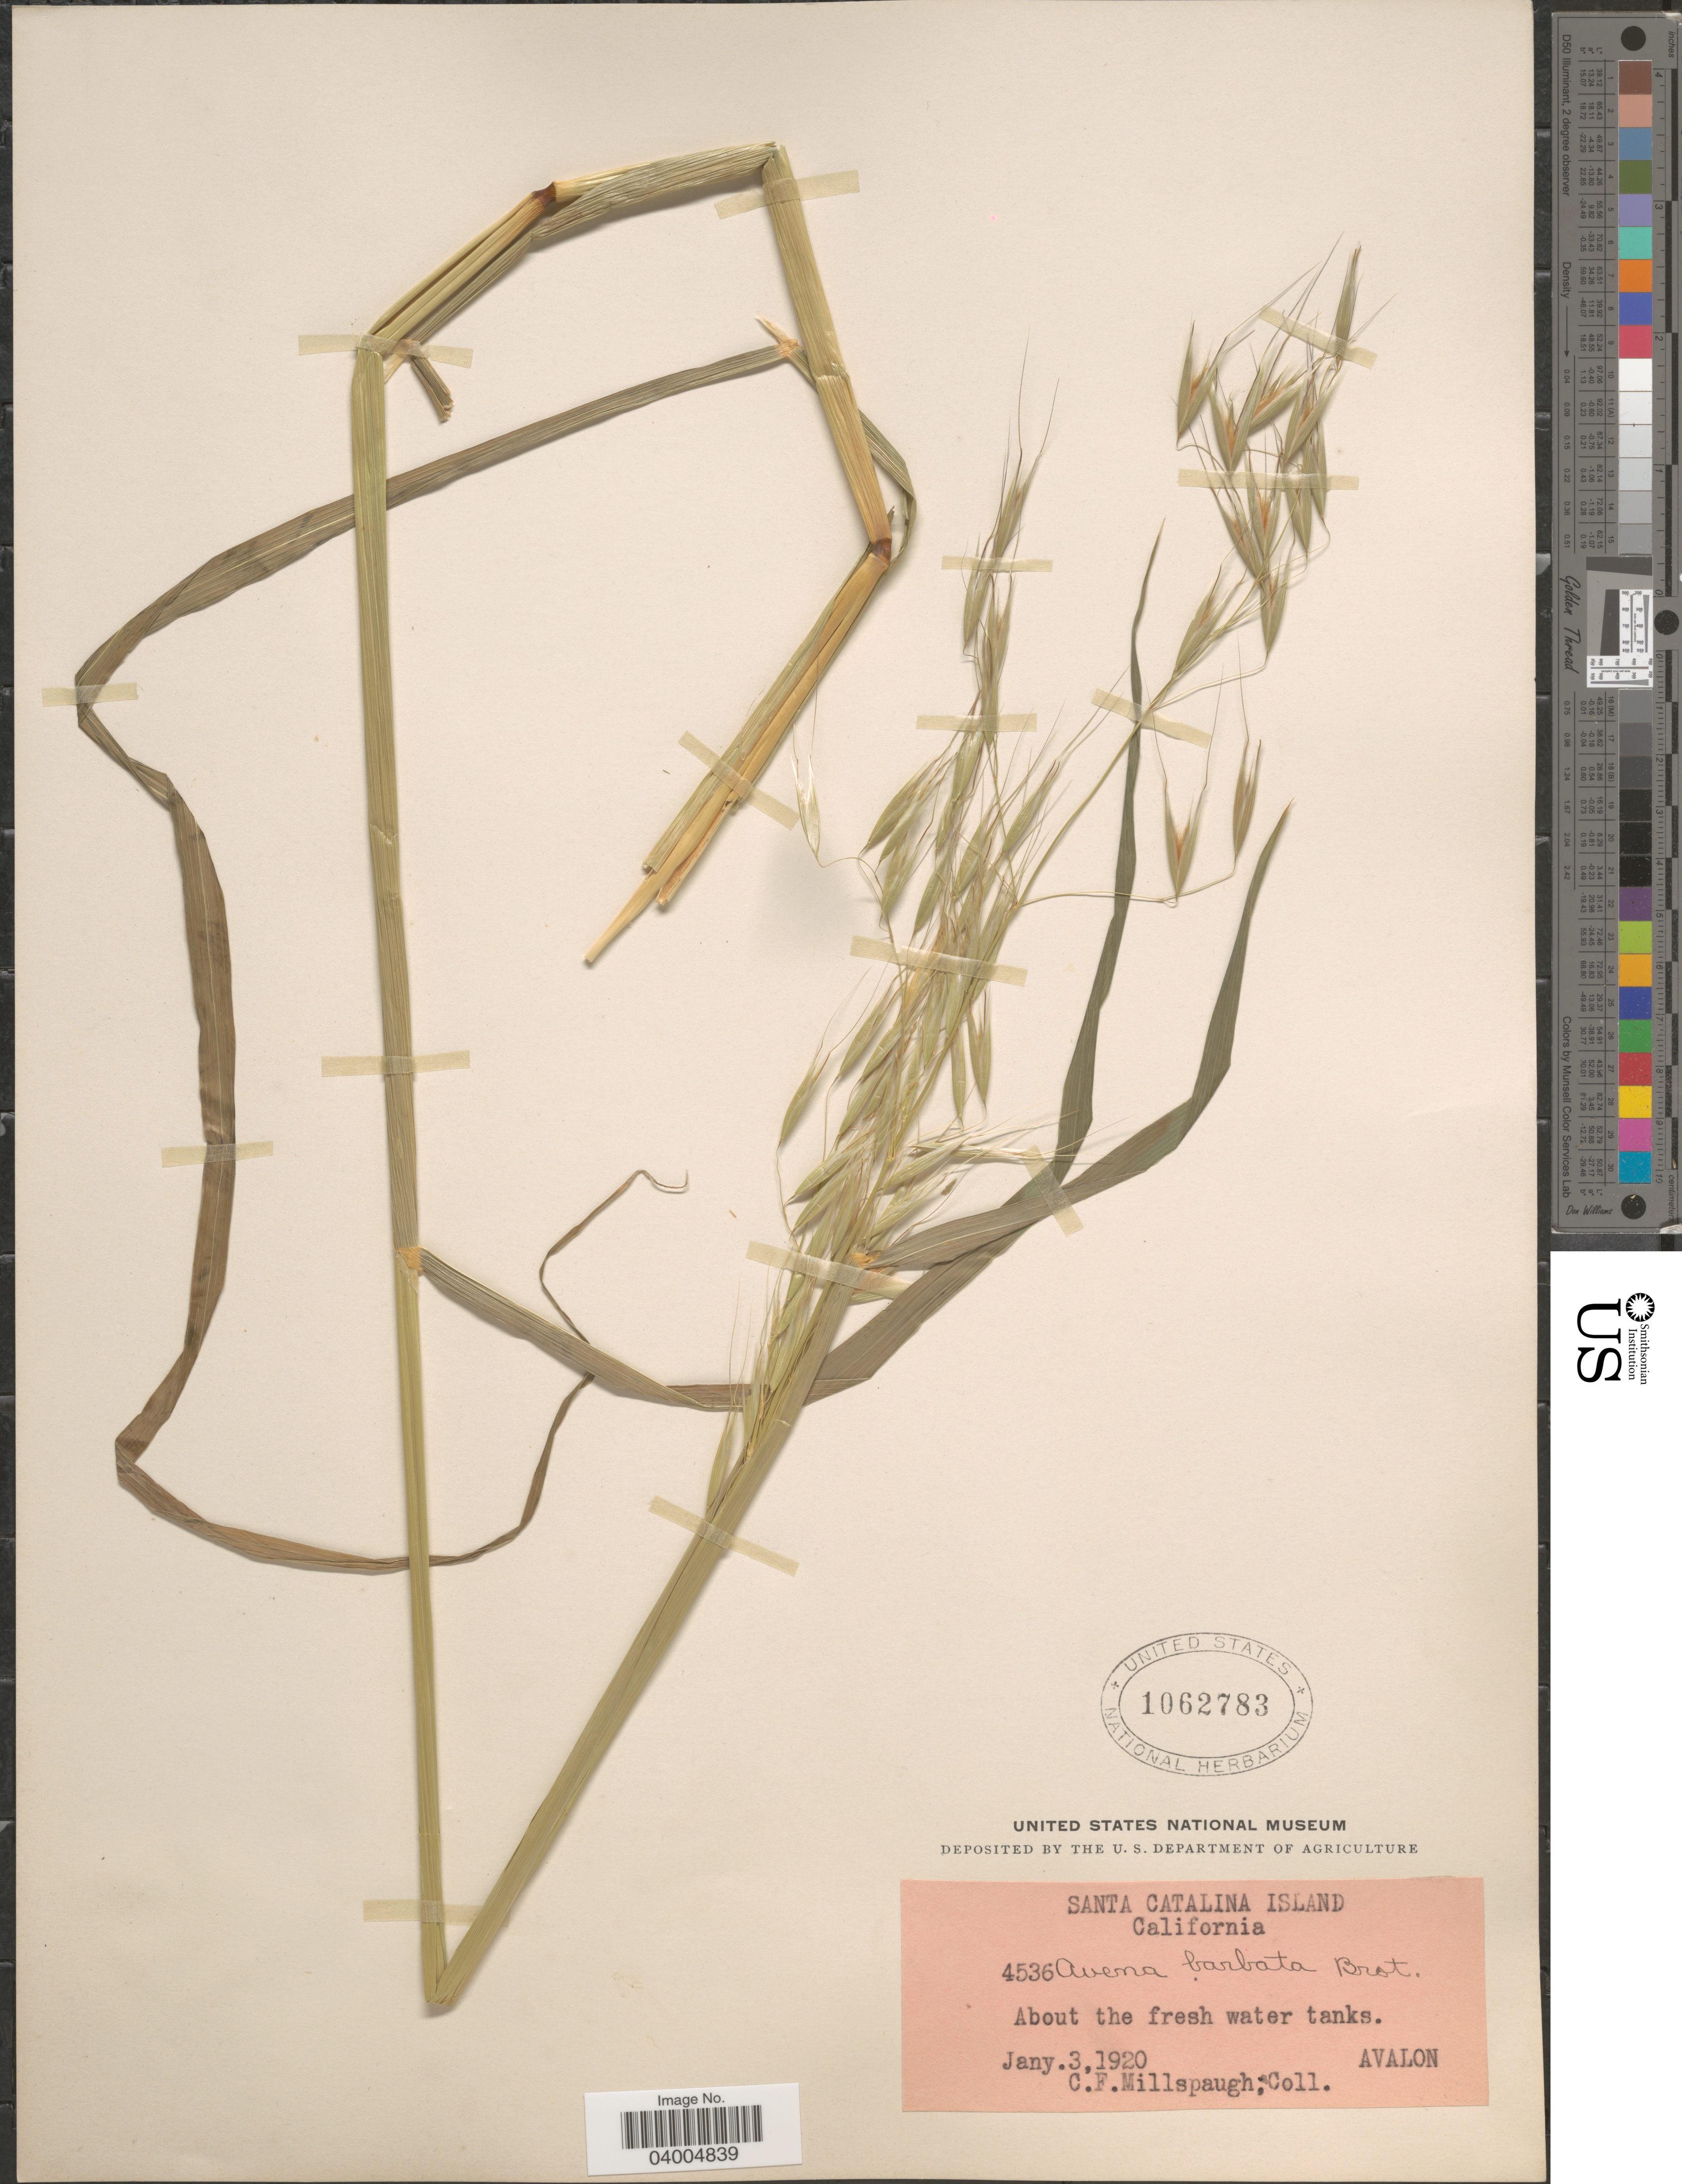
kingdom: Plantae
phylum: Tracheophyta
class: Liliopsida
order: Poales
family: Poaceae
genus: Avena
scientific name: Avena barbata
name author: Pott ex Link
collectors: C. F. Millspaugh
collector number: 4536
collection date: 1920-01-03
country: United States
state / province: California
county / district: Los Angeles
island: Santa Catalina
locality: Santa Catalina Island. Avalon.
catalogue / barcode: US 1062783